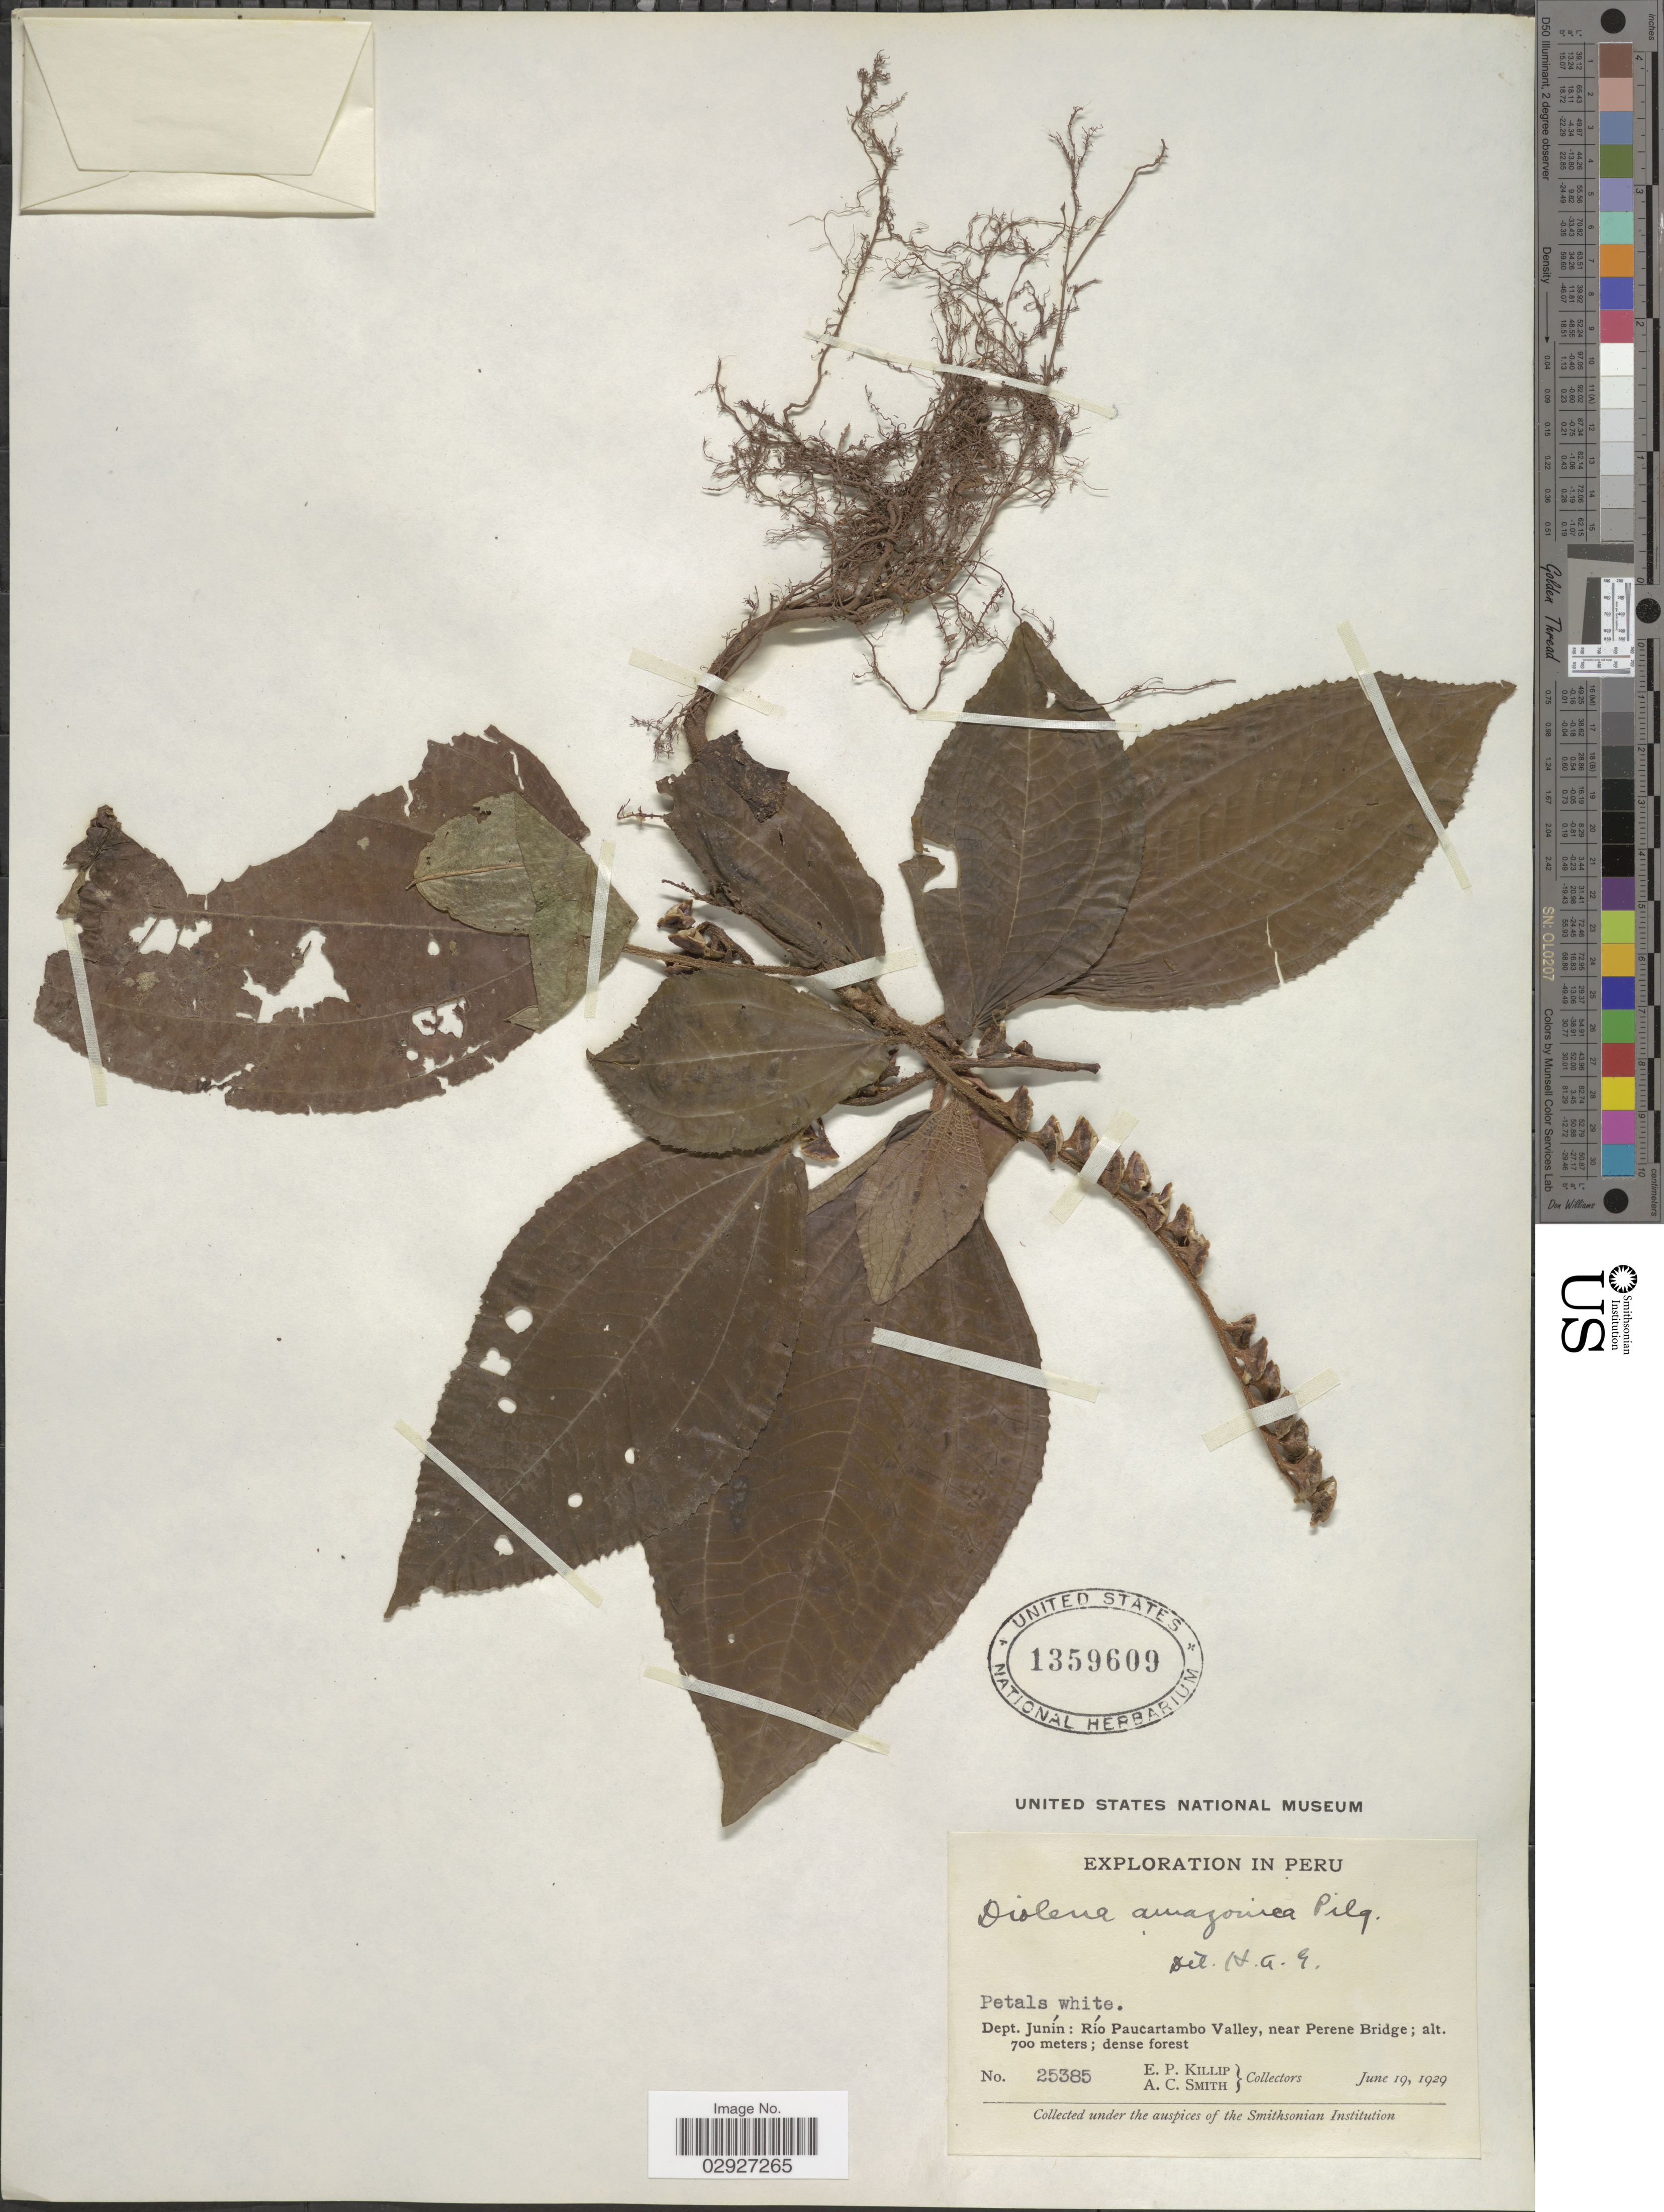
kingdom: Plantae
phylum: Tracheophyta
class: Magnoliopsida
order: Myrtales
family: Melastomataceae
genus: Triolena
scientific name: Triolena amazonica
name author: (Pilg.)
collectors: E. P. Killip & A. C. Smith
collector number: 25385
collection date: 1929-06-19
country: Peru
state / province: Junín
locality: Dept. Junín: Río Paucartambo Valley, near Perene Bridge.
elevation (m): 700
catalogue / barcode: US 1359609